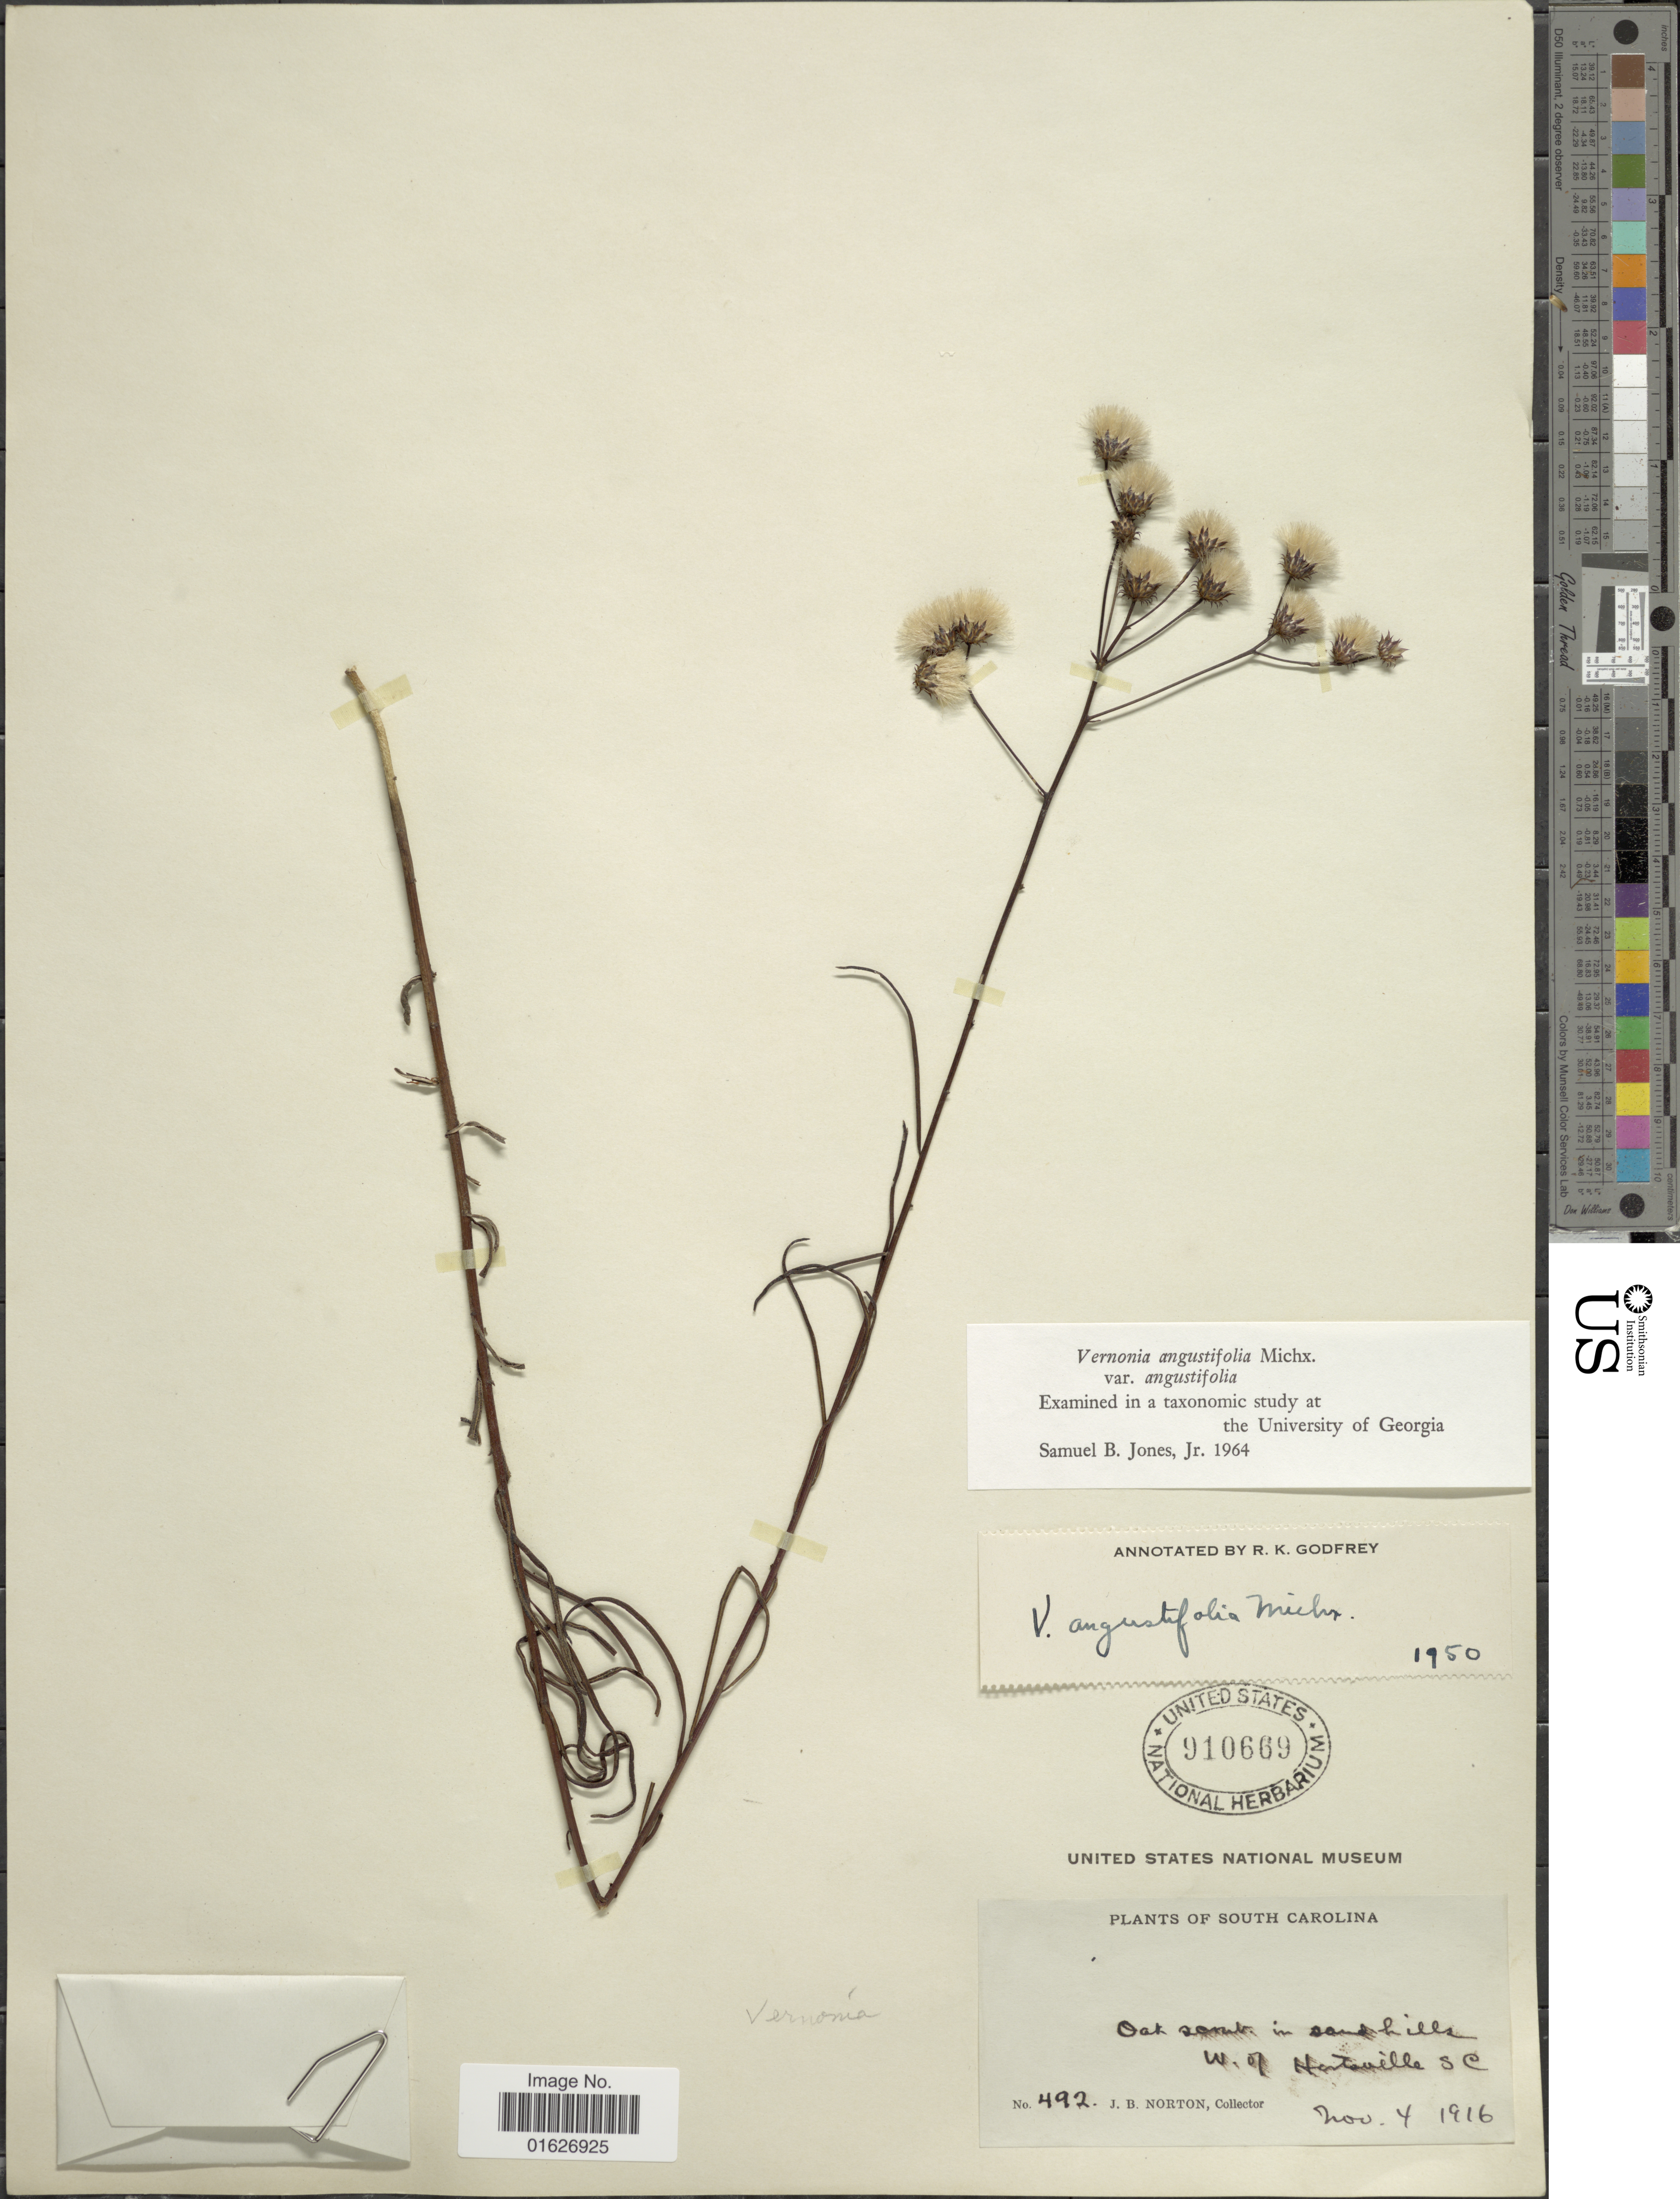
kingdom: Plantae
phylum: Tracheophyta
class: Magnoliopsida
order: Asterales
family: Asteraceae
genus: Vernonia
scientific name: Vernonia angustifolia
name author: Michx.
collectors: J. B. Norton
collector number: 492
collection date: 1916-11-04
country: United States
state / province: South Carolina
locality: Oak scrub in sandhills w. of Hartsville.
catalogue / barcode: US 910669